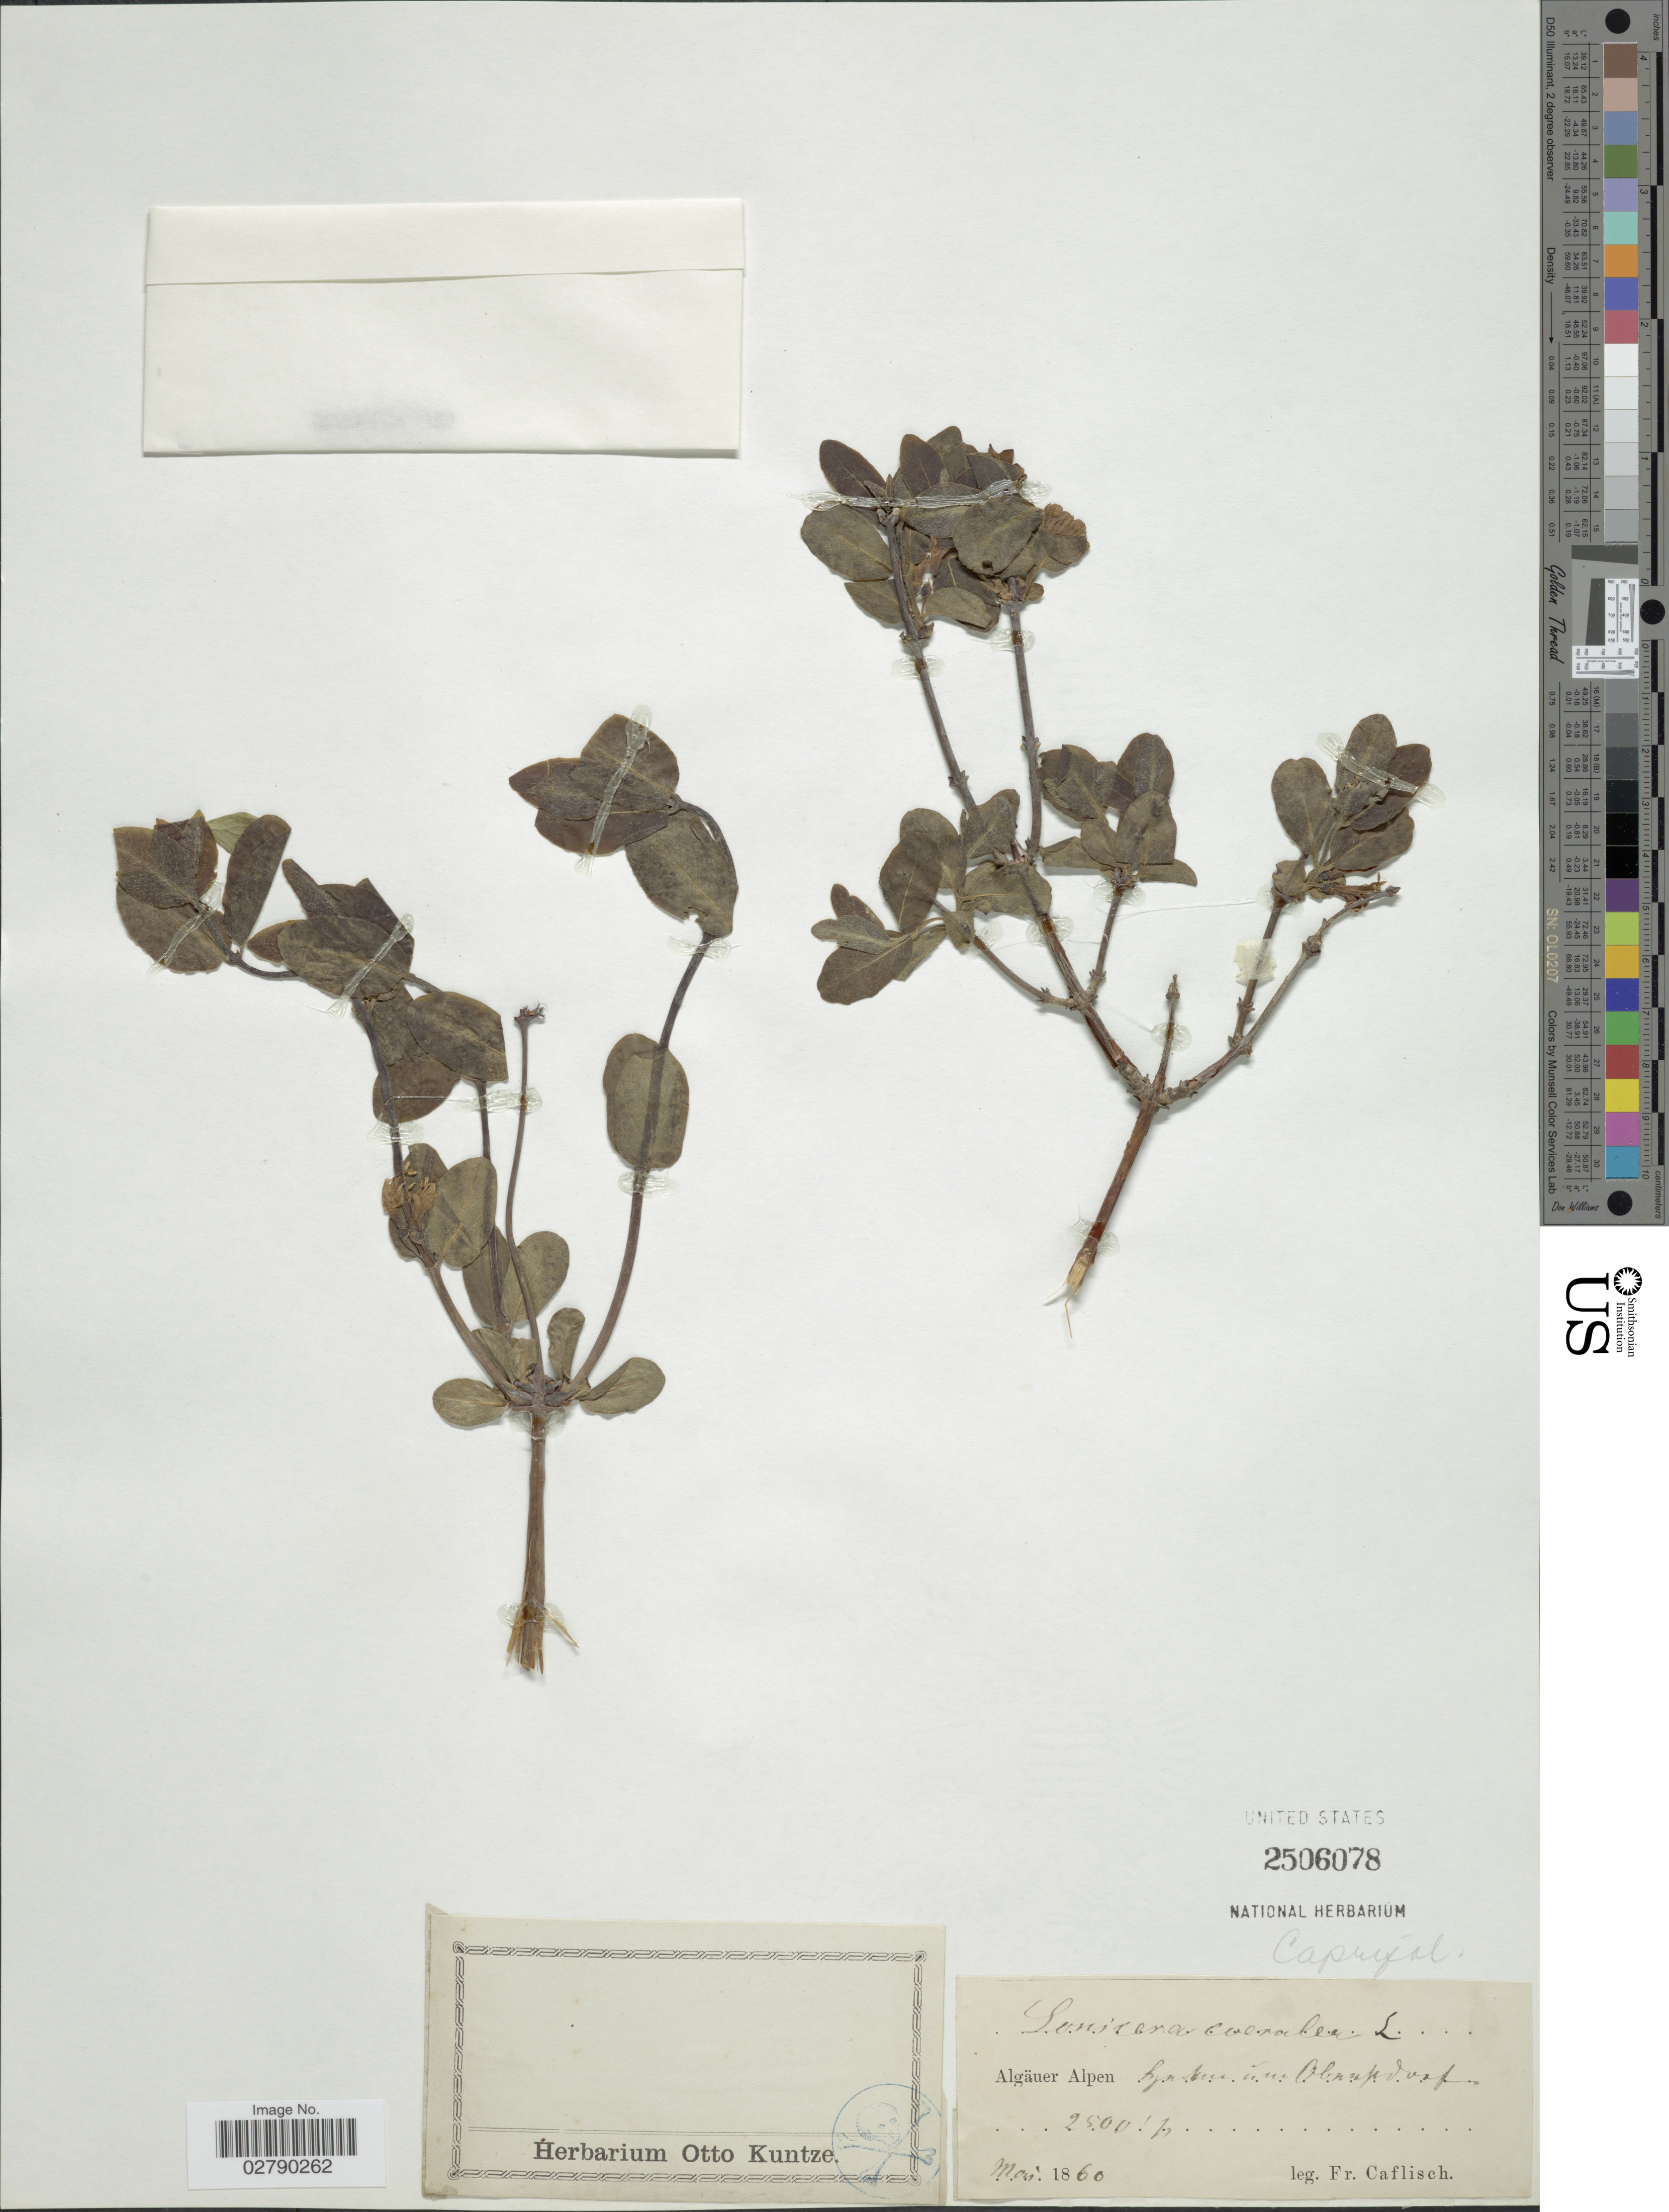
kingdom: Plantae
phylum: Tracheophyta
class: Magnoliopsida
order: Dipsacales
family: Caprifoliaceae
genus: Lonicera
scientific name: Lonicera caerulea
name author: L.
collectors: J. F. Caflisch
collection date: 1860-05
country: Germany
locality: Algäuer Alpen. Hjaken ine Oberndorf [interpreted]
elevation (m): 762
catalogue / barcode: US 2506078